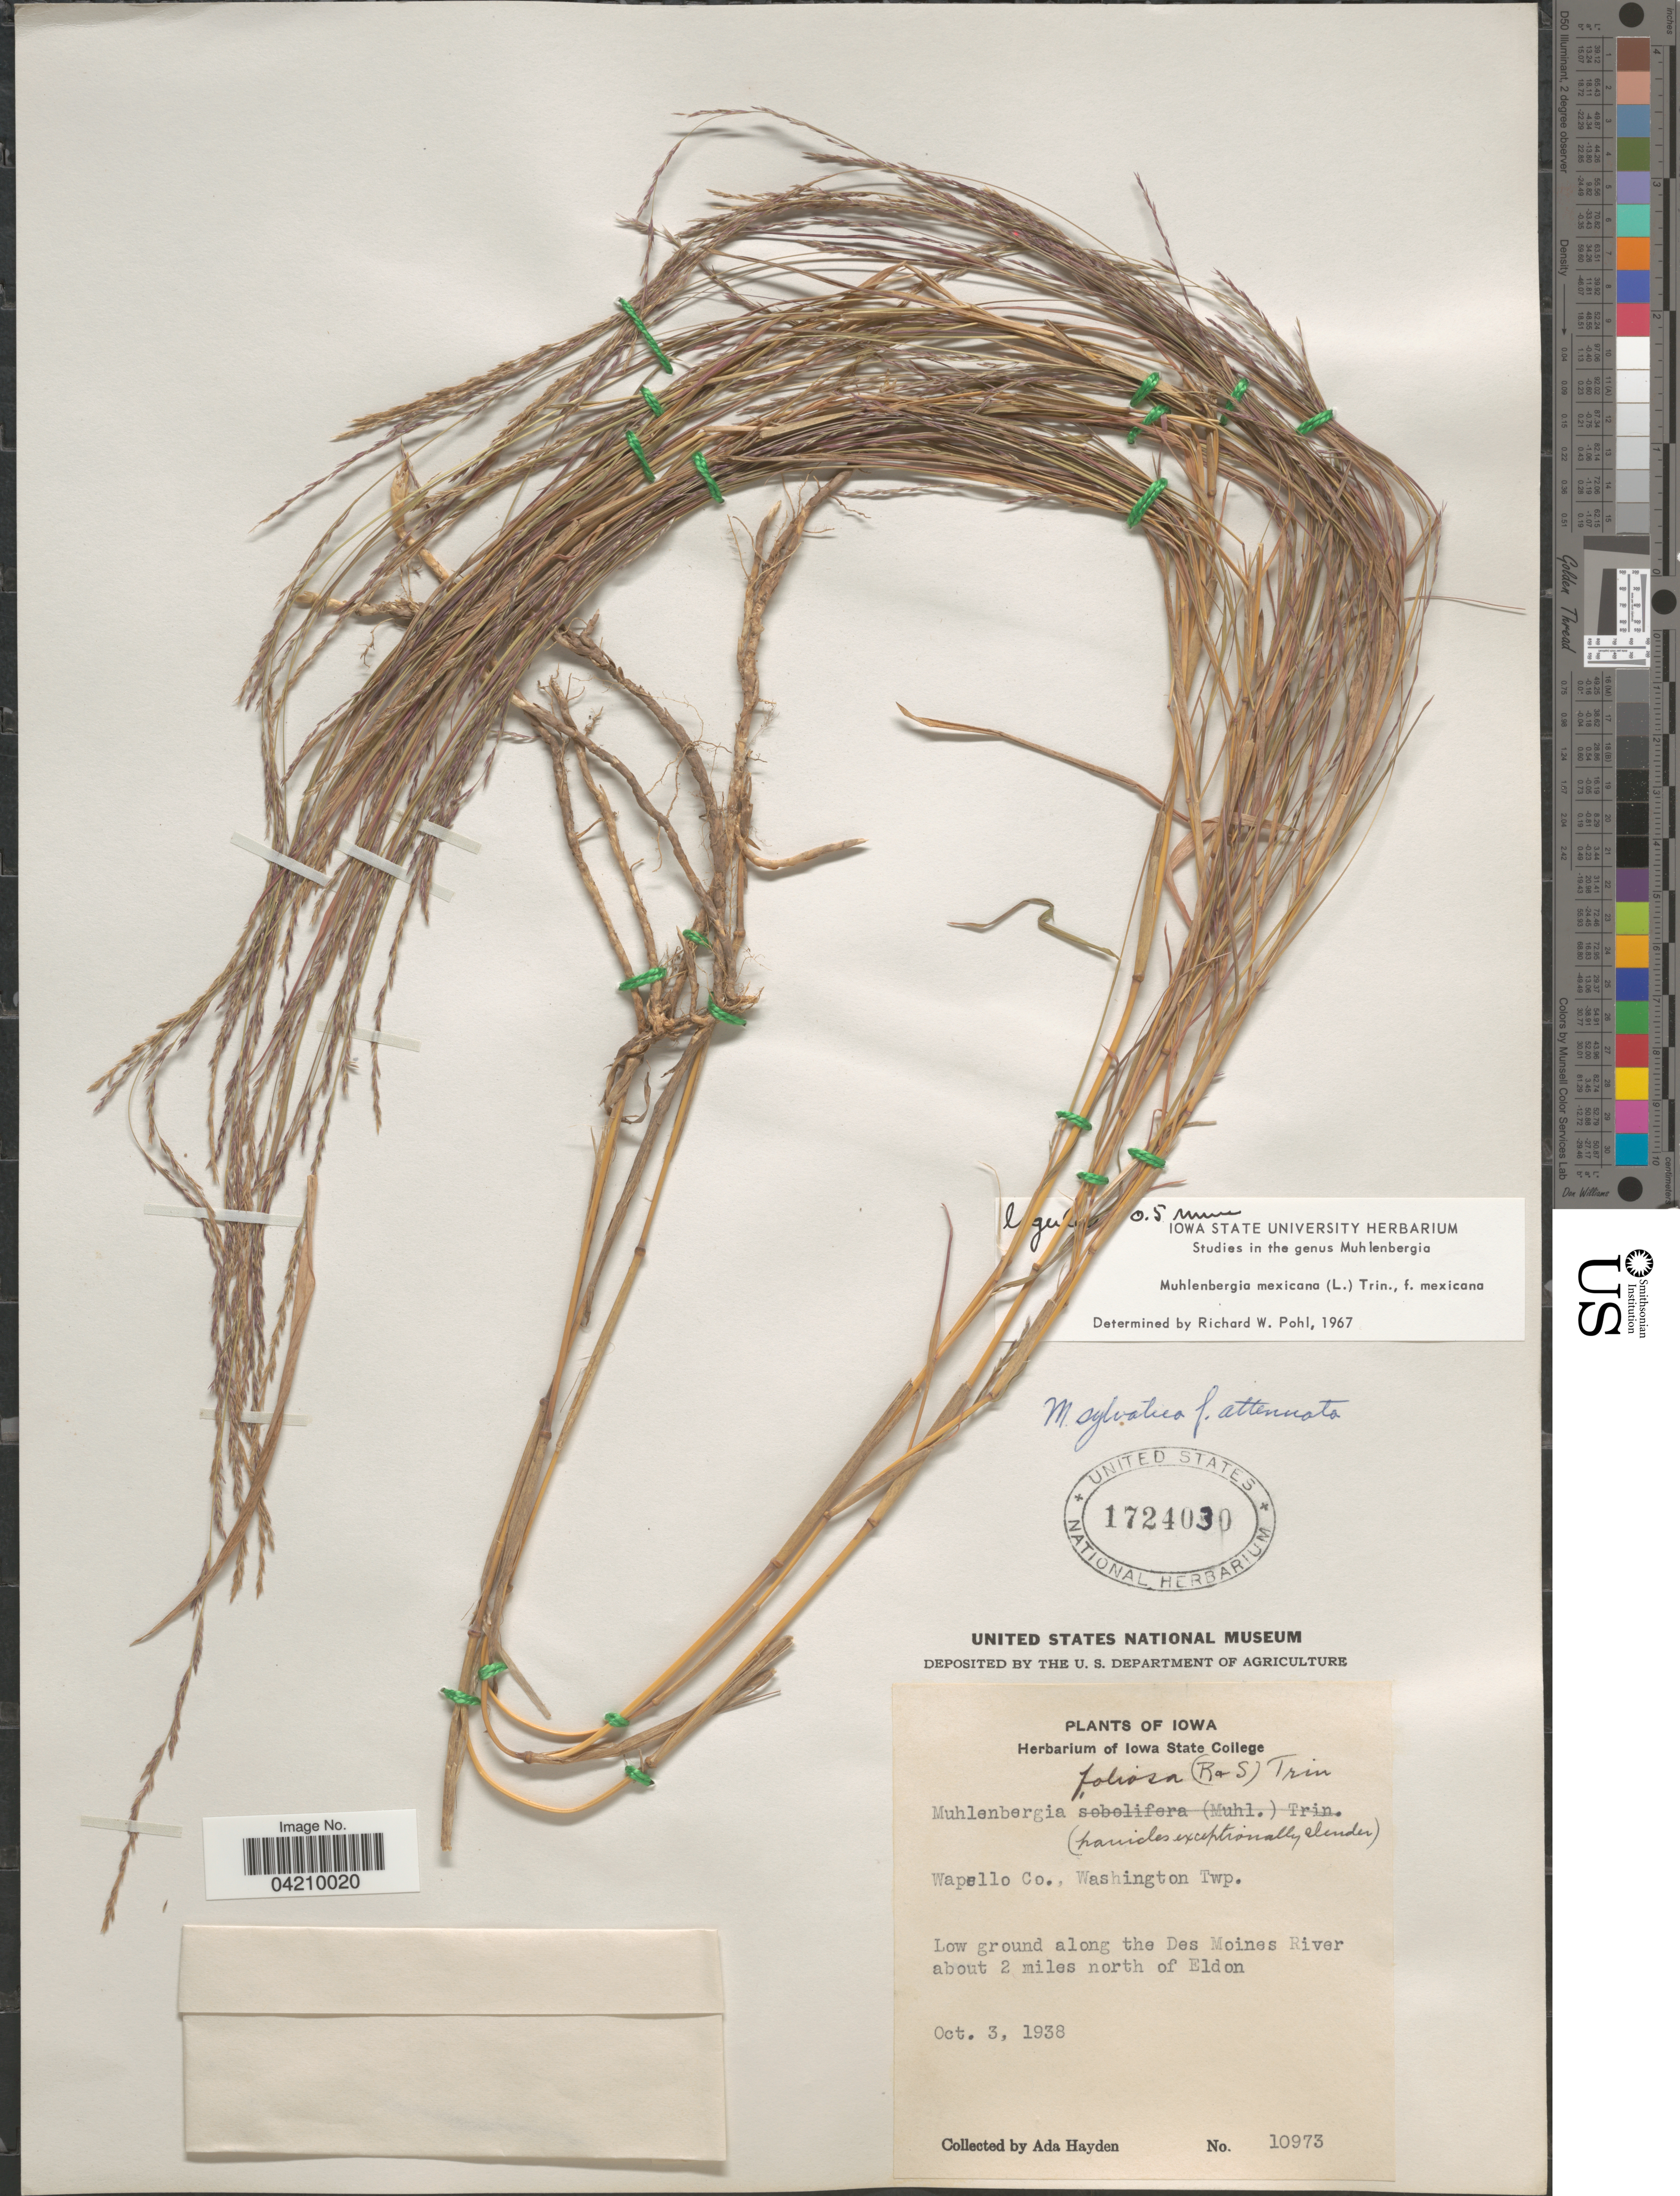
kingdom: Plantae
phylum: Tracheophyta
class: Liliopsida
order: Poales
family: Poaceae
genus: Muhlenbergia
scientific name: Muhlenbergia mexicana var. mexicana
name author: (L.) Trin.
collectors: Ada Hayden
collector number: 10973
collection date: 1938-10-03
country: United States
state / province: Iowa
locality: Wapello Co., Washinton Twp. Low ground along the Des Moines River about 2 miles north of Eldon.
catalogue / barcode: US 1724030